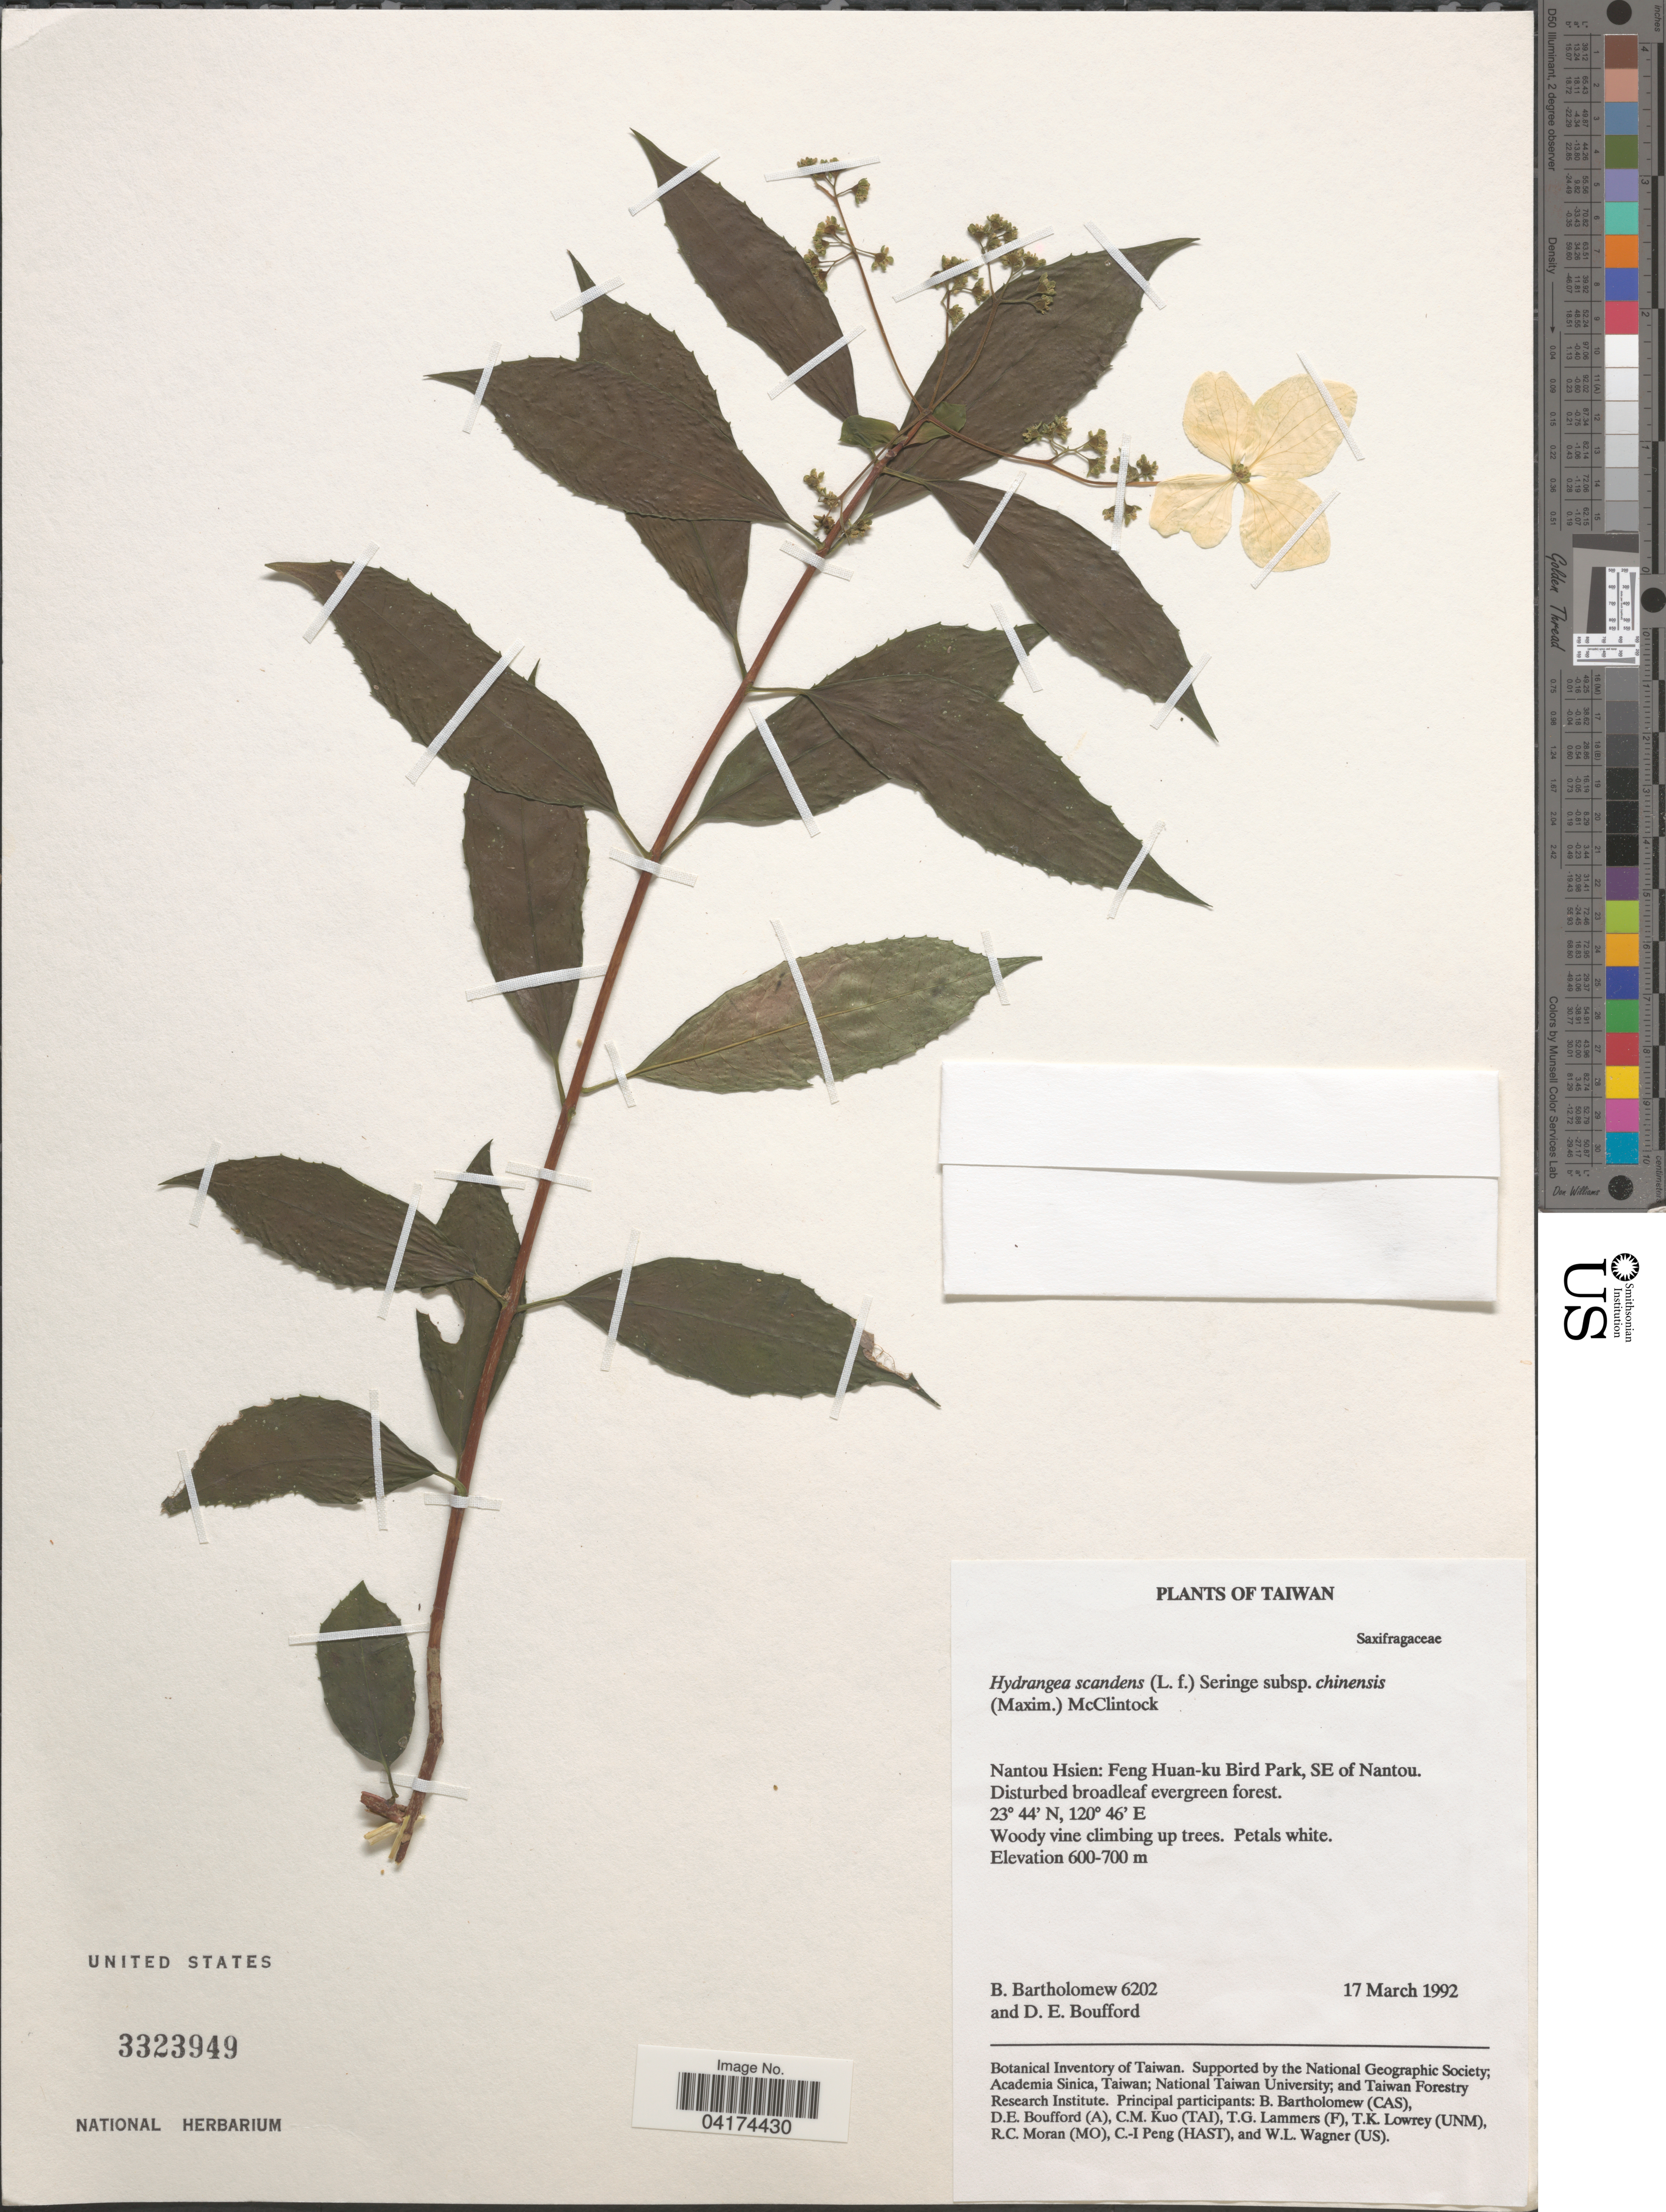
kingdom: Plantae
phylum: Tracheophyta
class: Magnoliopsida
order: Cornales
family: Hydrangeaceae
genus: Hydrangea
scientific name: Hydrangea scandens subsp. chinensis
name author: (Maxim.) E. M. McClint.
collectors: B. Bartholomew & D. E. Boufford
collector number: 6202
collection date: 1992-03-17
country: Taiwan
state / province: Nantou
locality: Nantou Hsien: Feng Huan-ku Bird Park, SE of Nantou.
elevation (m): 600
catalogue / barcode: US 3323949